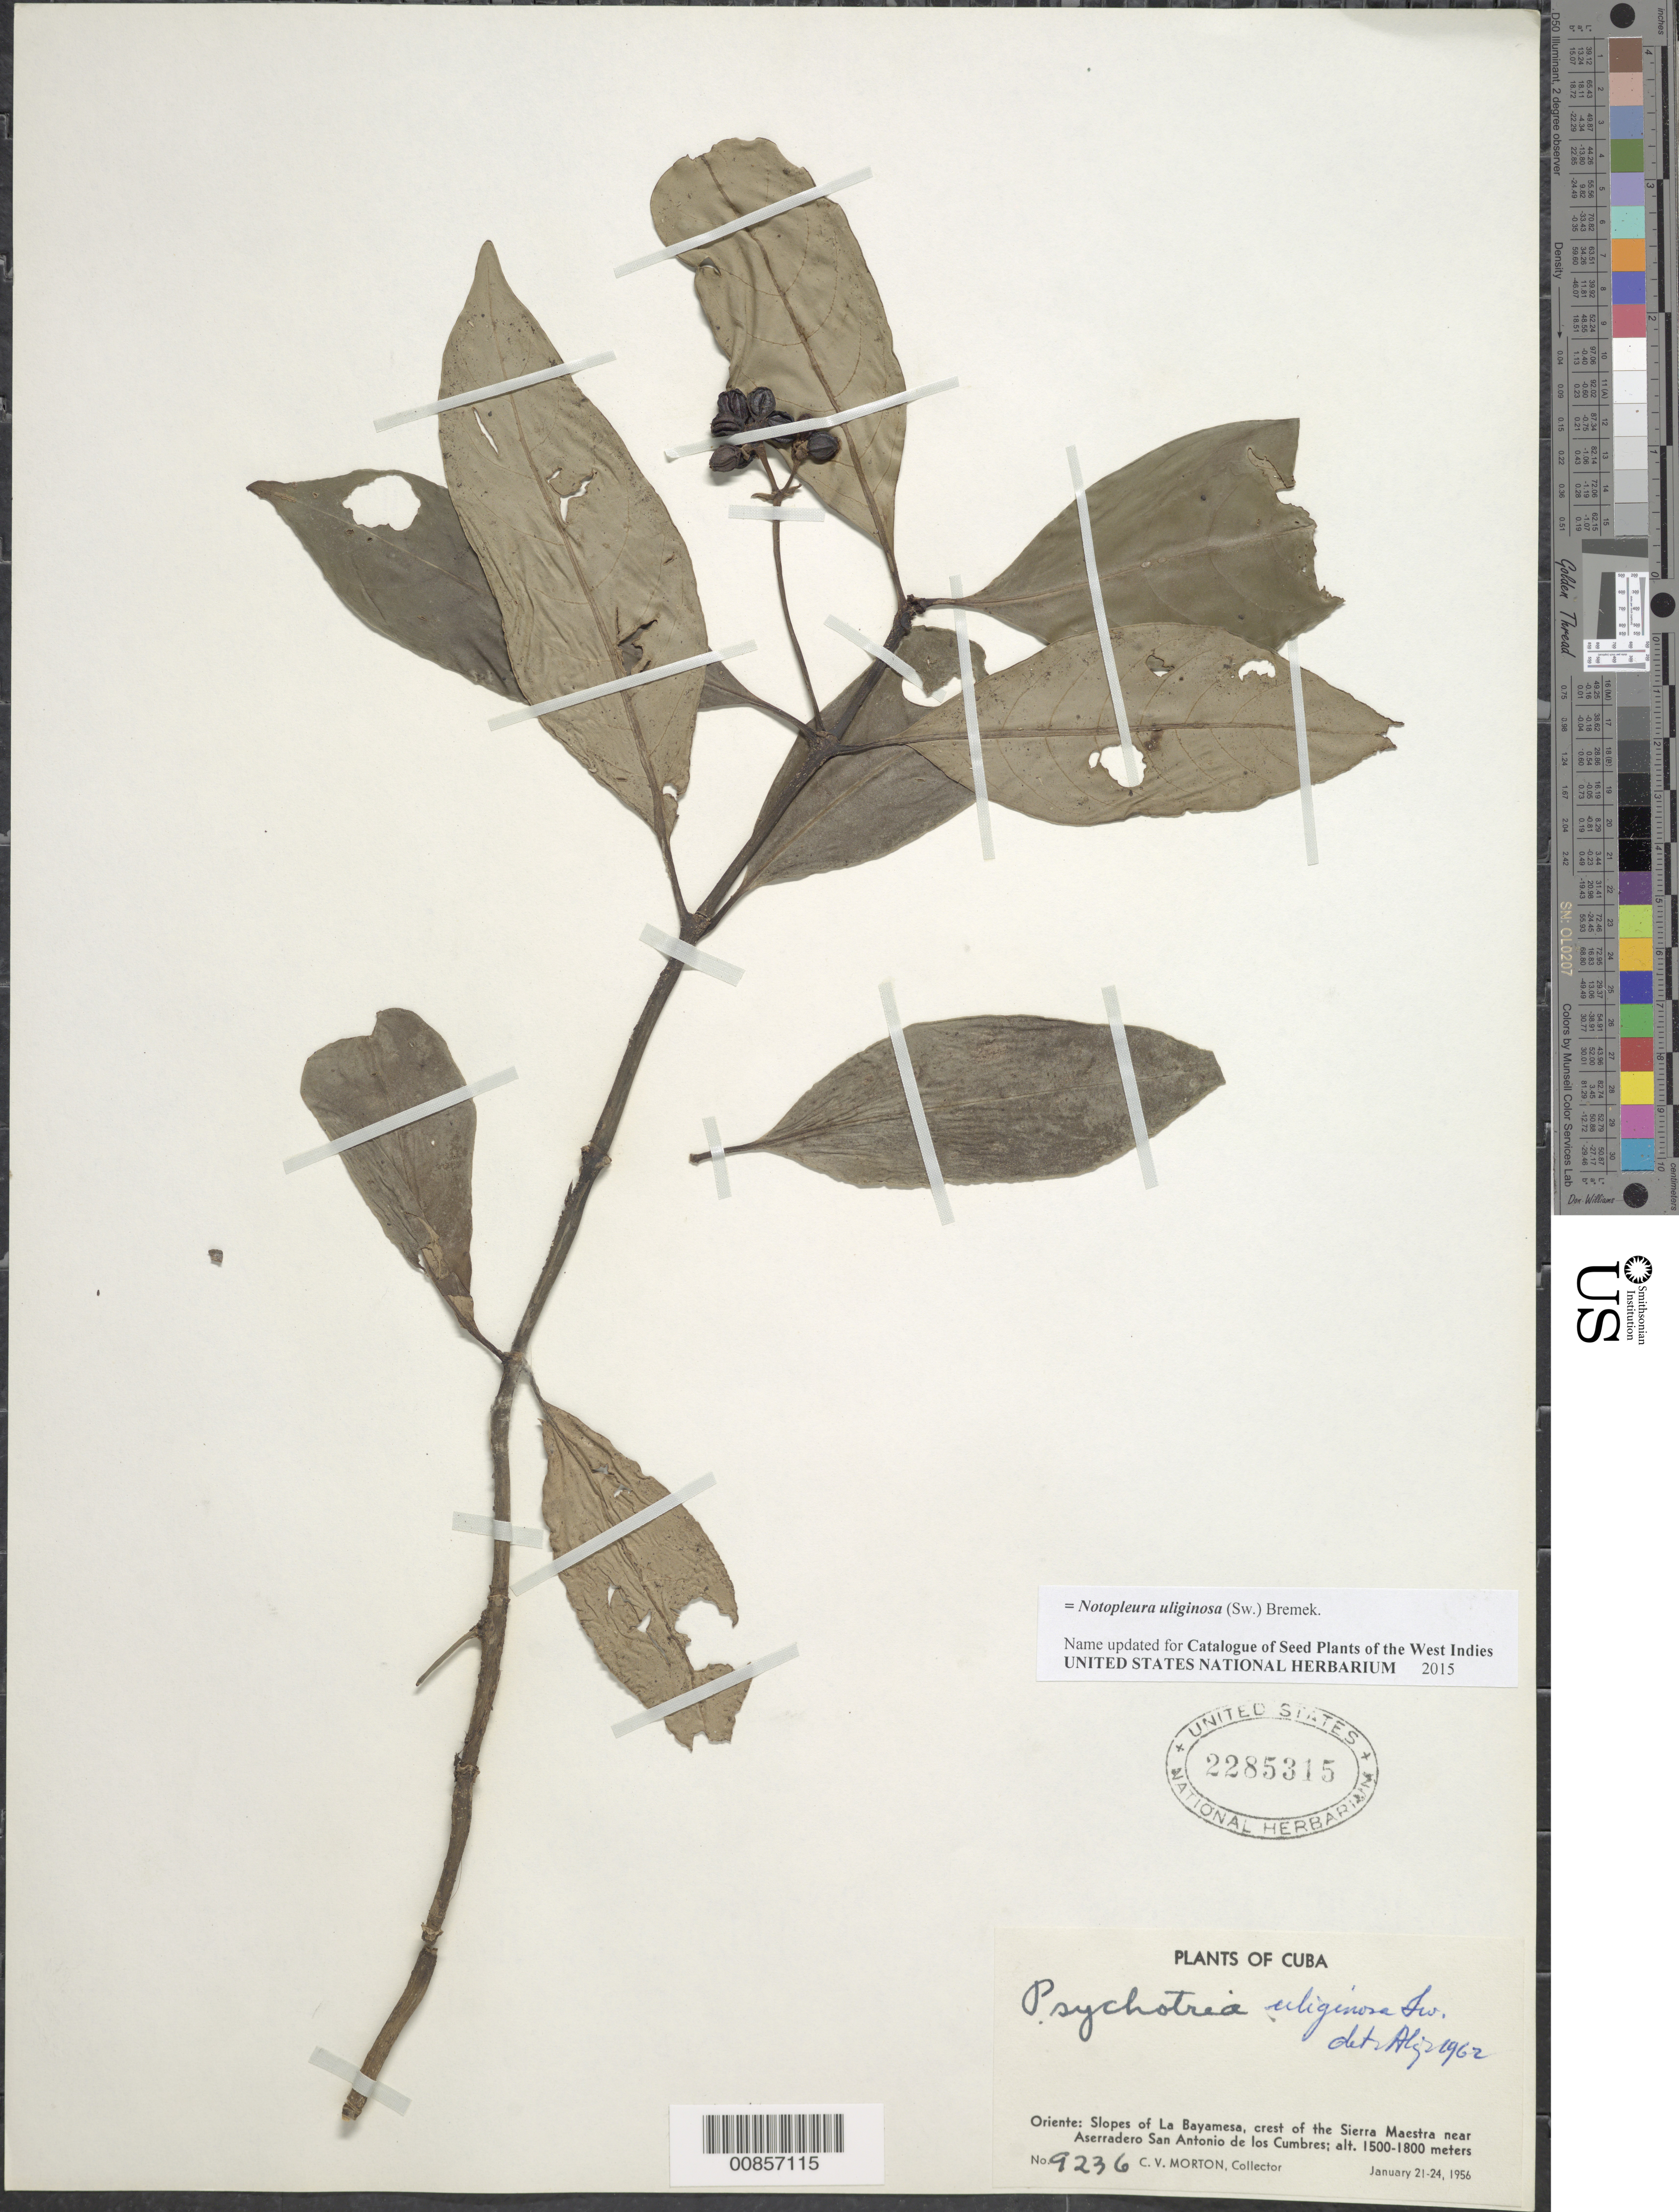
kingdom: Plantae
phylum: Tracheophyta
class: Magnoliopsida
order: Gentianales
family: Rubiaceae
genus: Notopleura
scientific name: Notopleura uliginosa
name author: (Sw.) Bremek.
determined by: Liogier, Alain H.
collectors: C. V. Morton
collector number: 9236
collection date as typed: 21 Jan 1956 to 24 Jan 1956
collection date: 1956-01-21/1956-01-24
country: Cuba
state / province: Oriente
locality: Slopes of La Bayamesa, crest of the Sierra Maestra near Aserradero San Antonio de los Cumbres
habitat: Montane: slopes and crest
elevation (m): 1500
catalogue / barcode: US 2285315